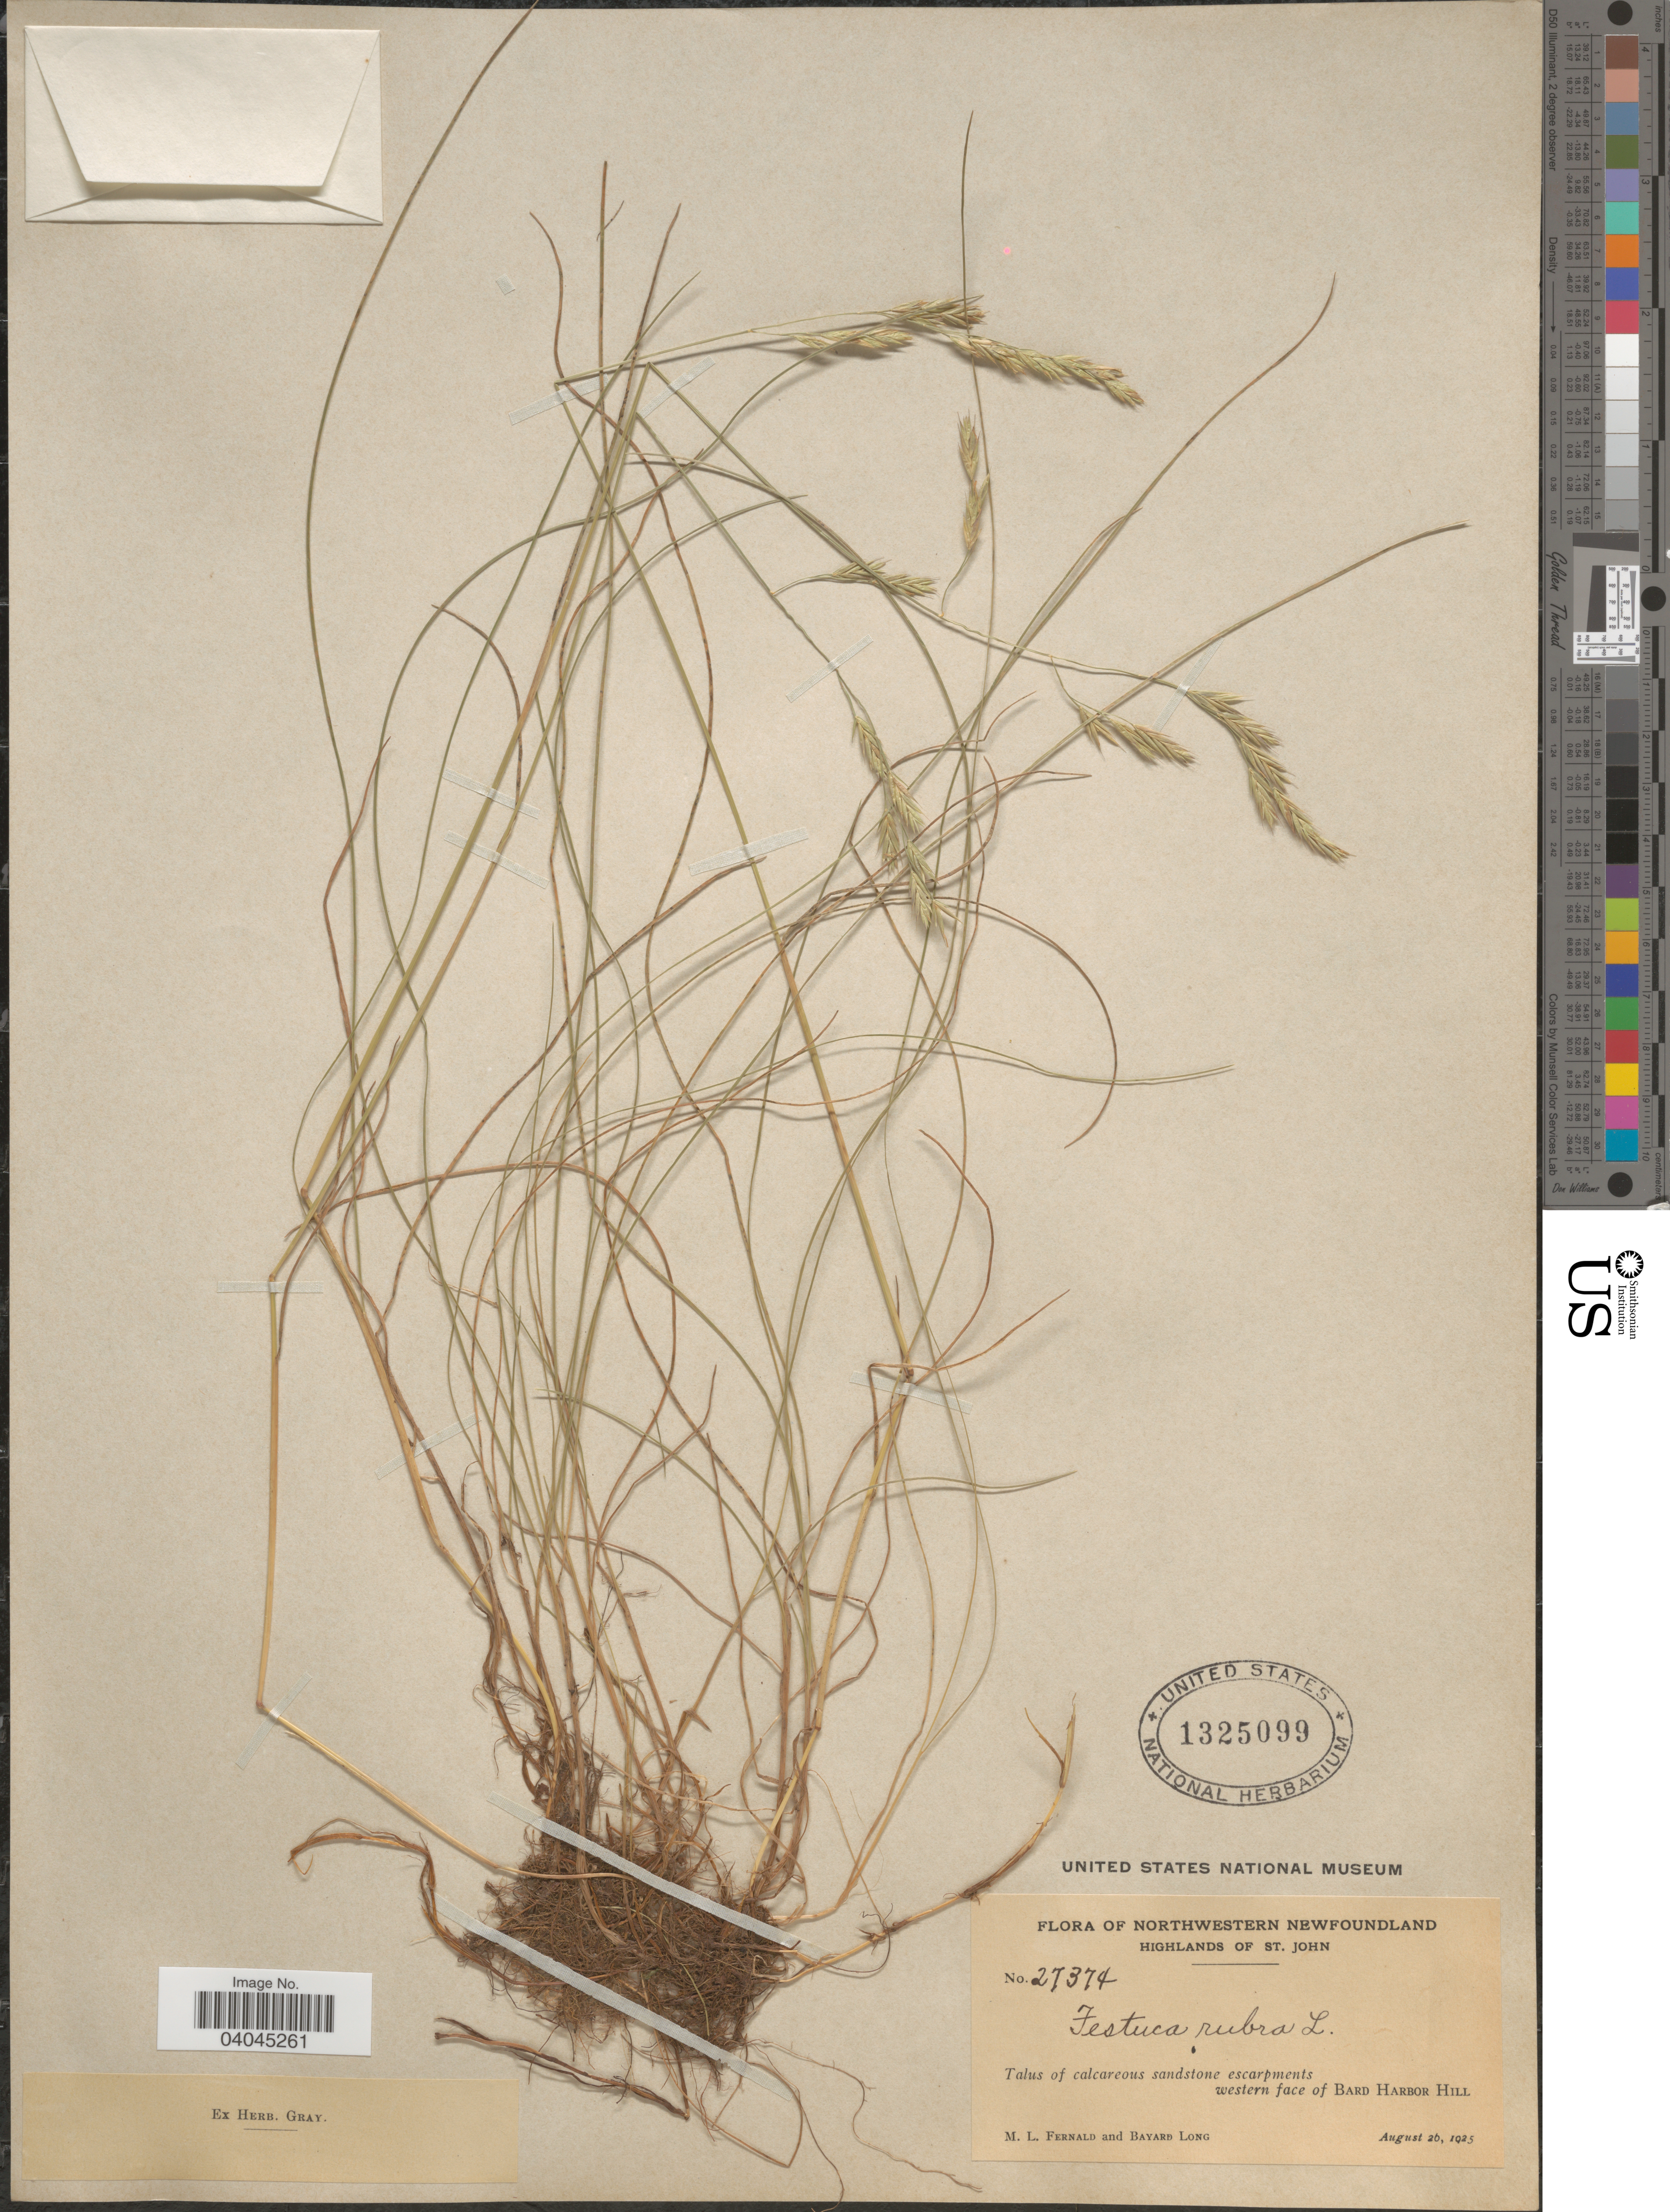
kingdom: Plantae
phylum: Tracheophyta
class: Liliopsida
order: Poales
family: Poaceae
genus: Festuca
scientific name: Festuca rubra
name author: L.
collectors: M. L. Fernald & B. Long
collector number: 27374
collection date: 1925-08-26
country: Canada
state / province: Newfoundland and Labrador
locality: Northwestern Newfoundland. Highlands of St. John. Western face of Bard Harbor Hill.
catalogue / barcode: US 1325099